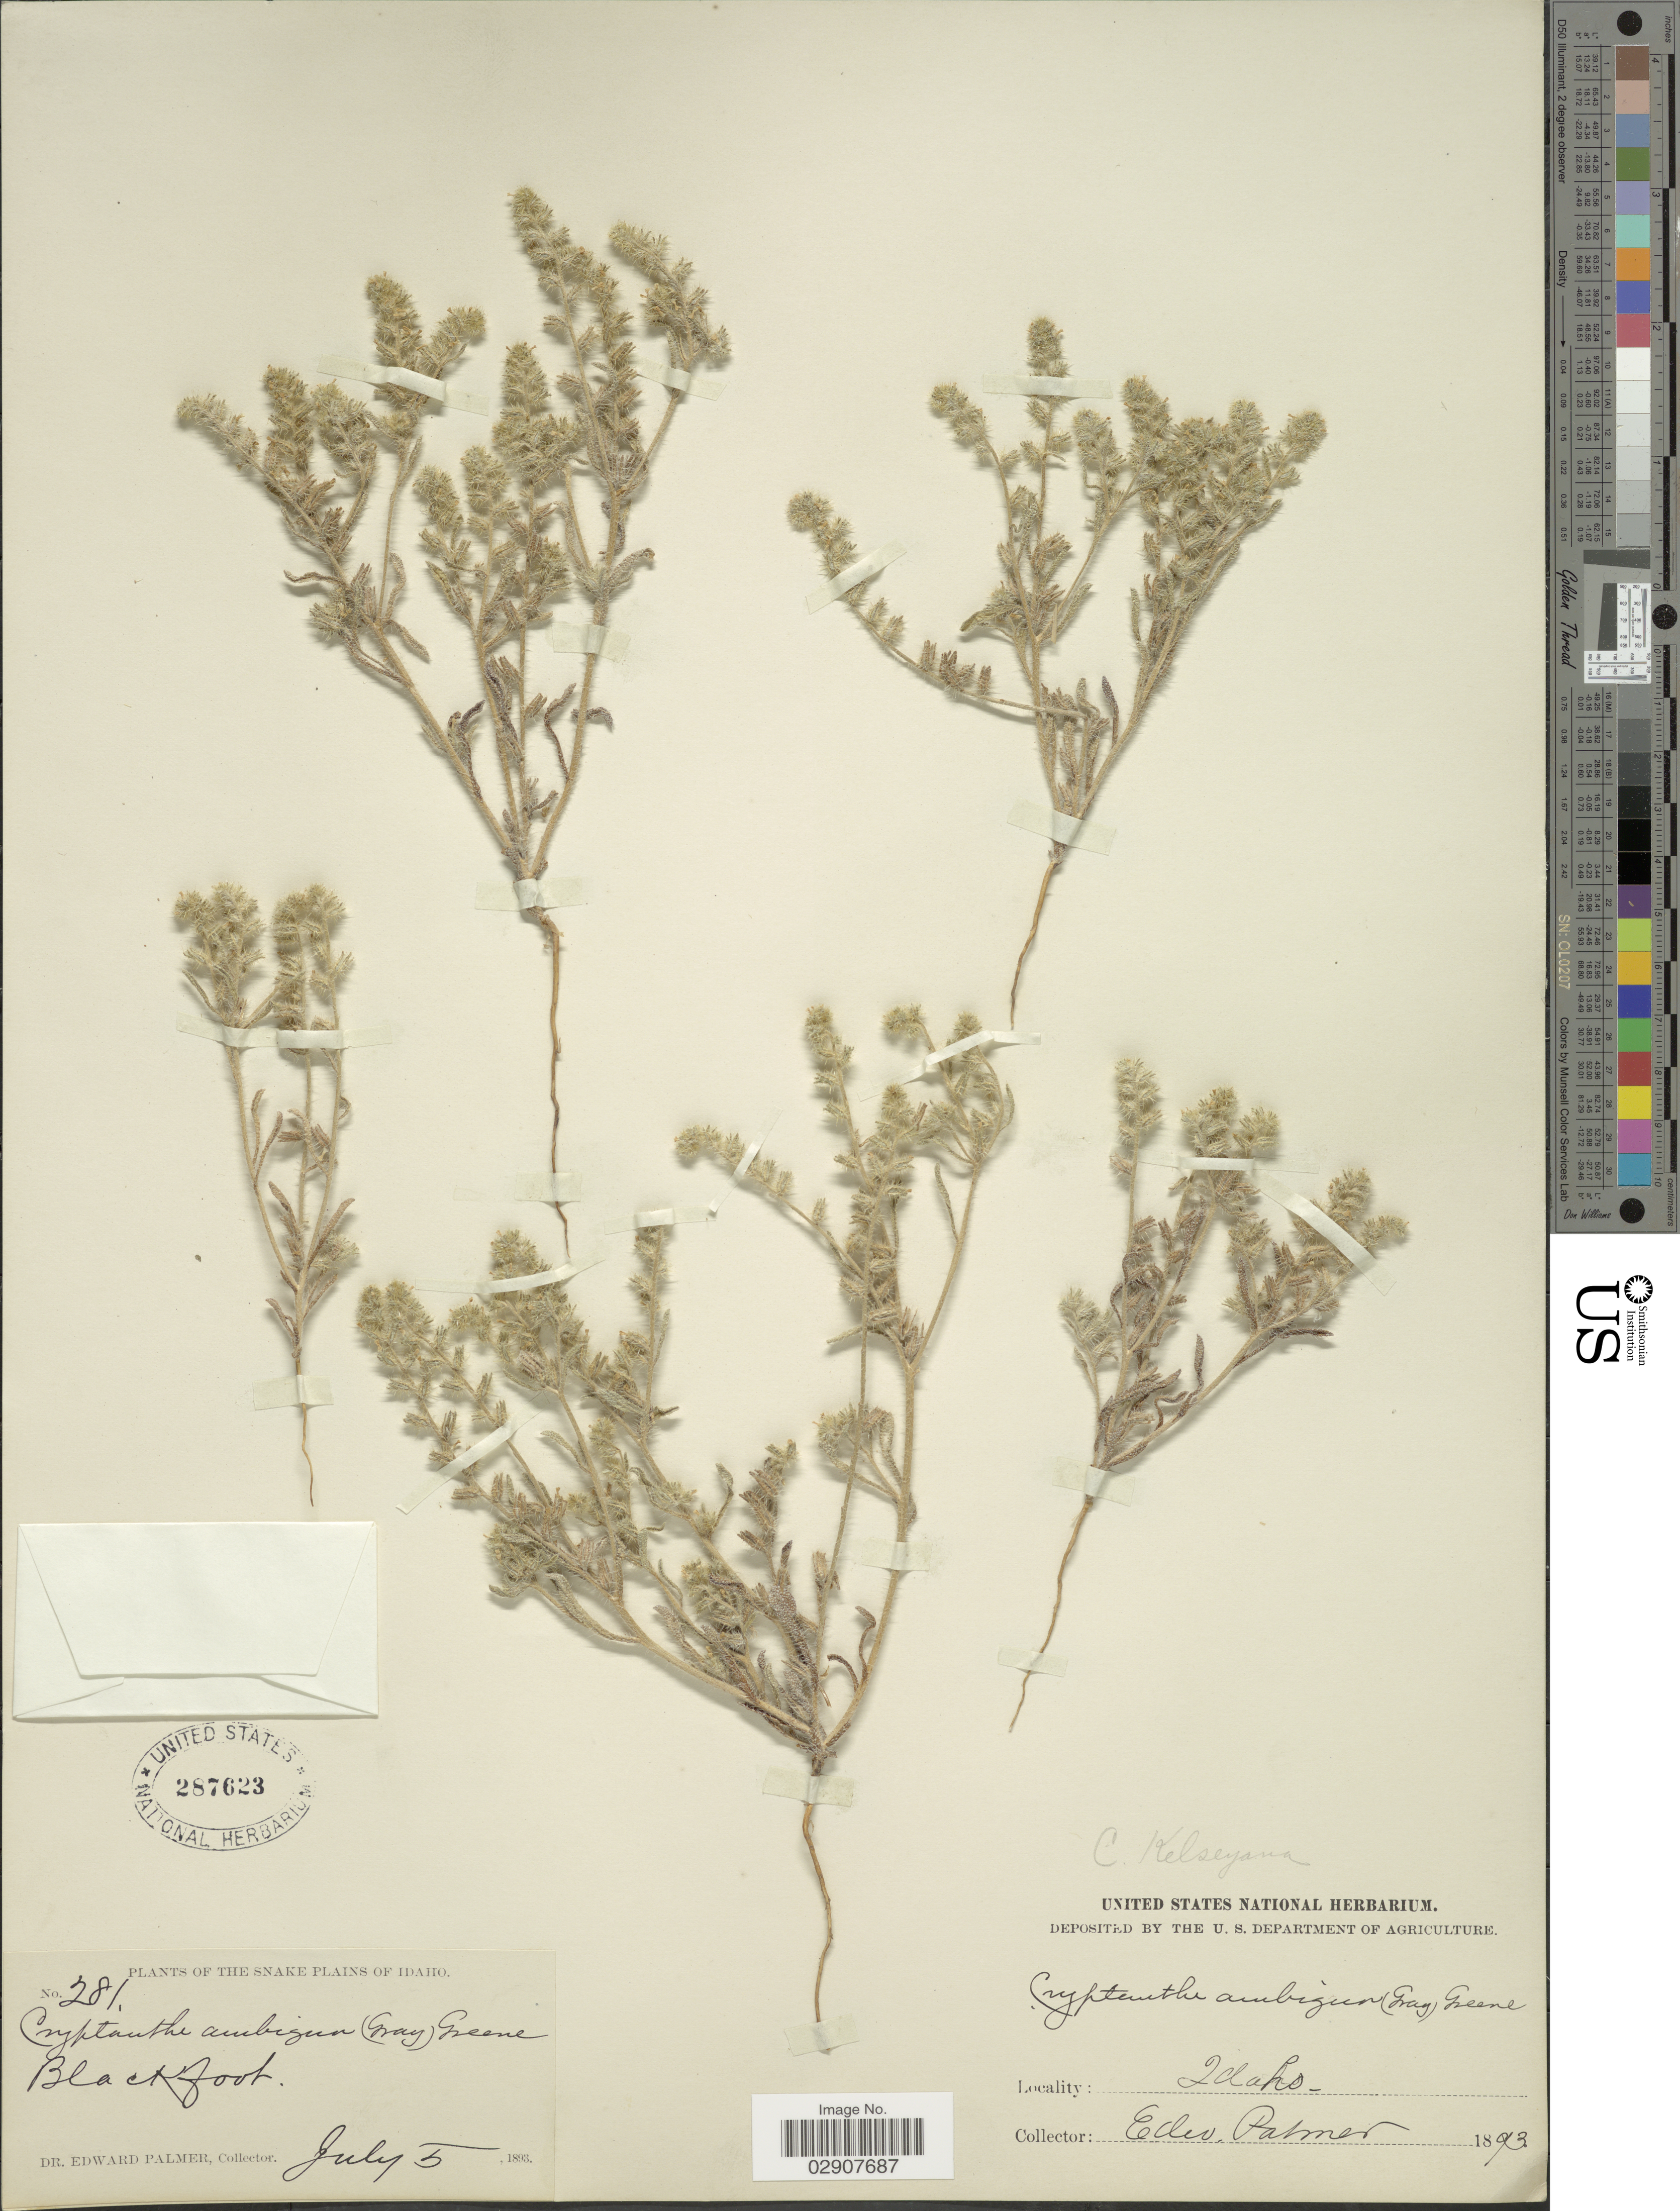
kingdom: Plantae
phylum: Tracheophyta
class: Magnoliopsida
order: Boraginales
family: Boraginaceae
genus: Cryptantha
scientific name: Cryptantha kelseyana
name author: S.W. Greene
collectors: E. Palmer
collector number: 281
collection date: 1893-07-05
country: United States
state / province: Idaho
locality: The Snake Plains, Blackfoot.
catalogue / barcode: US 287623